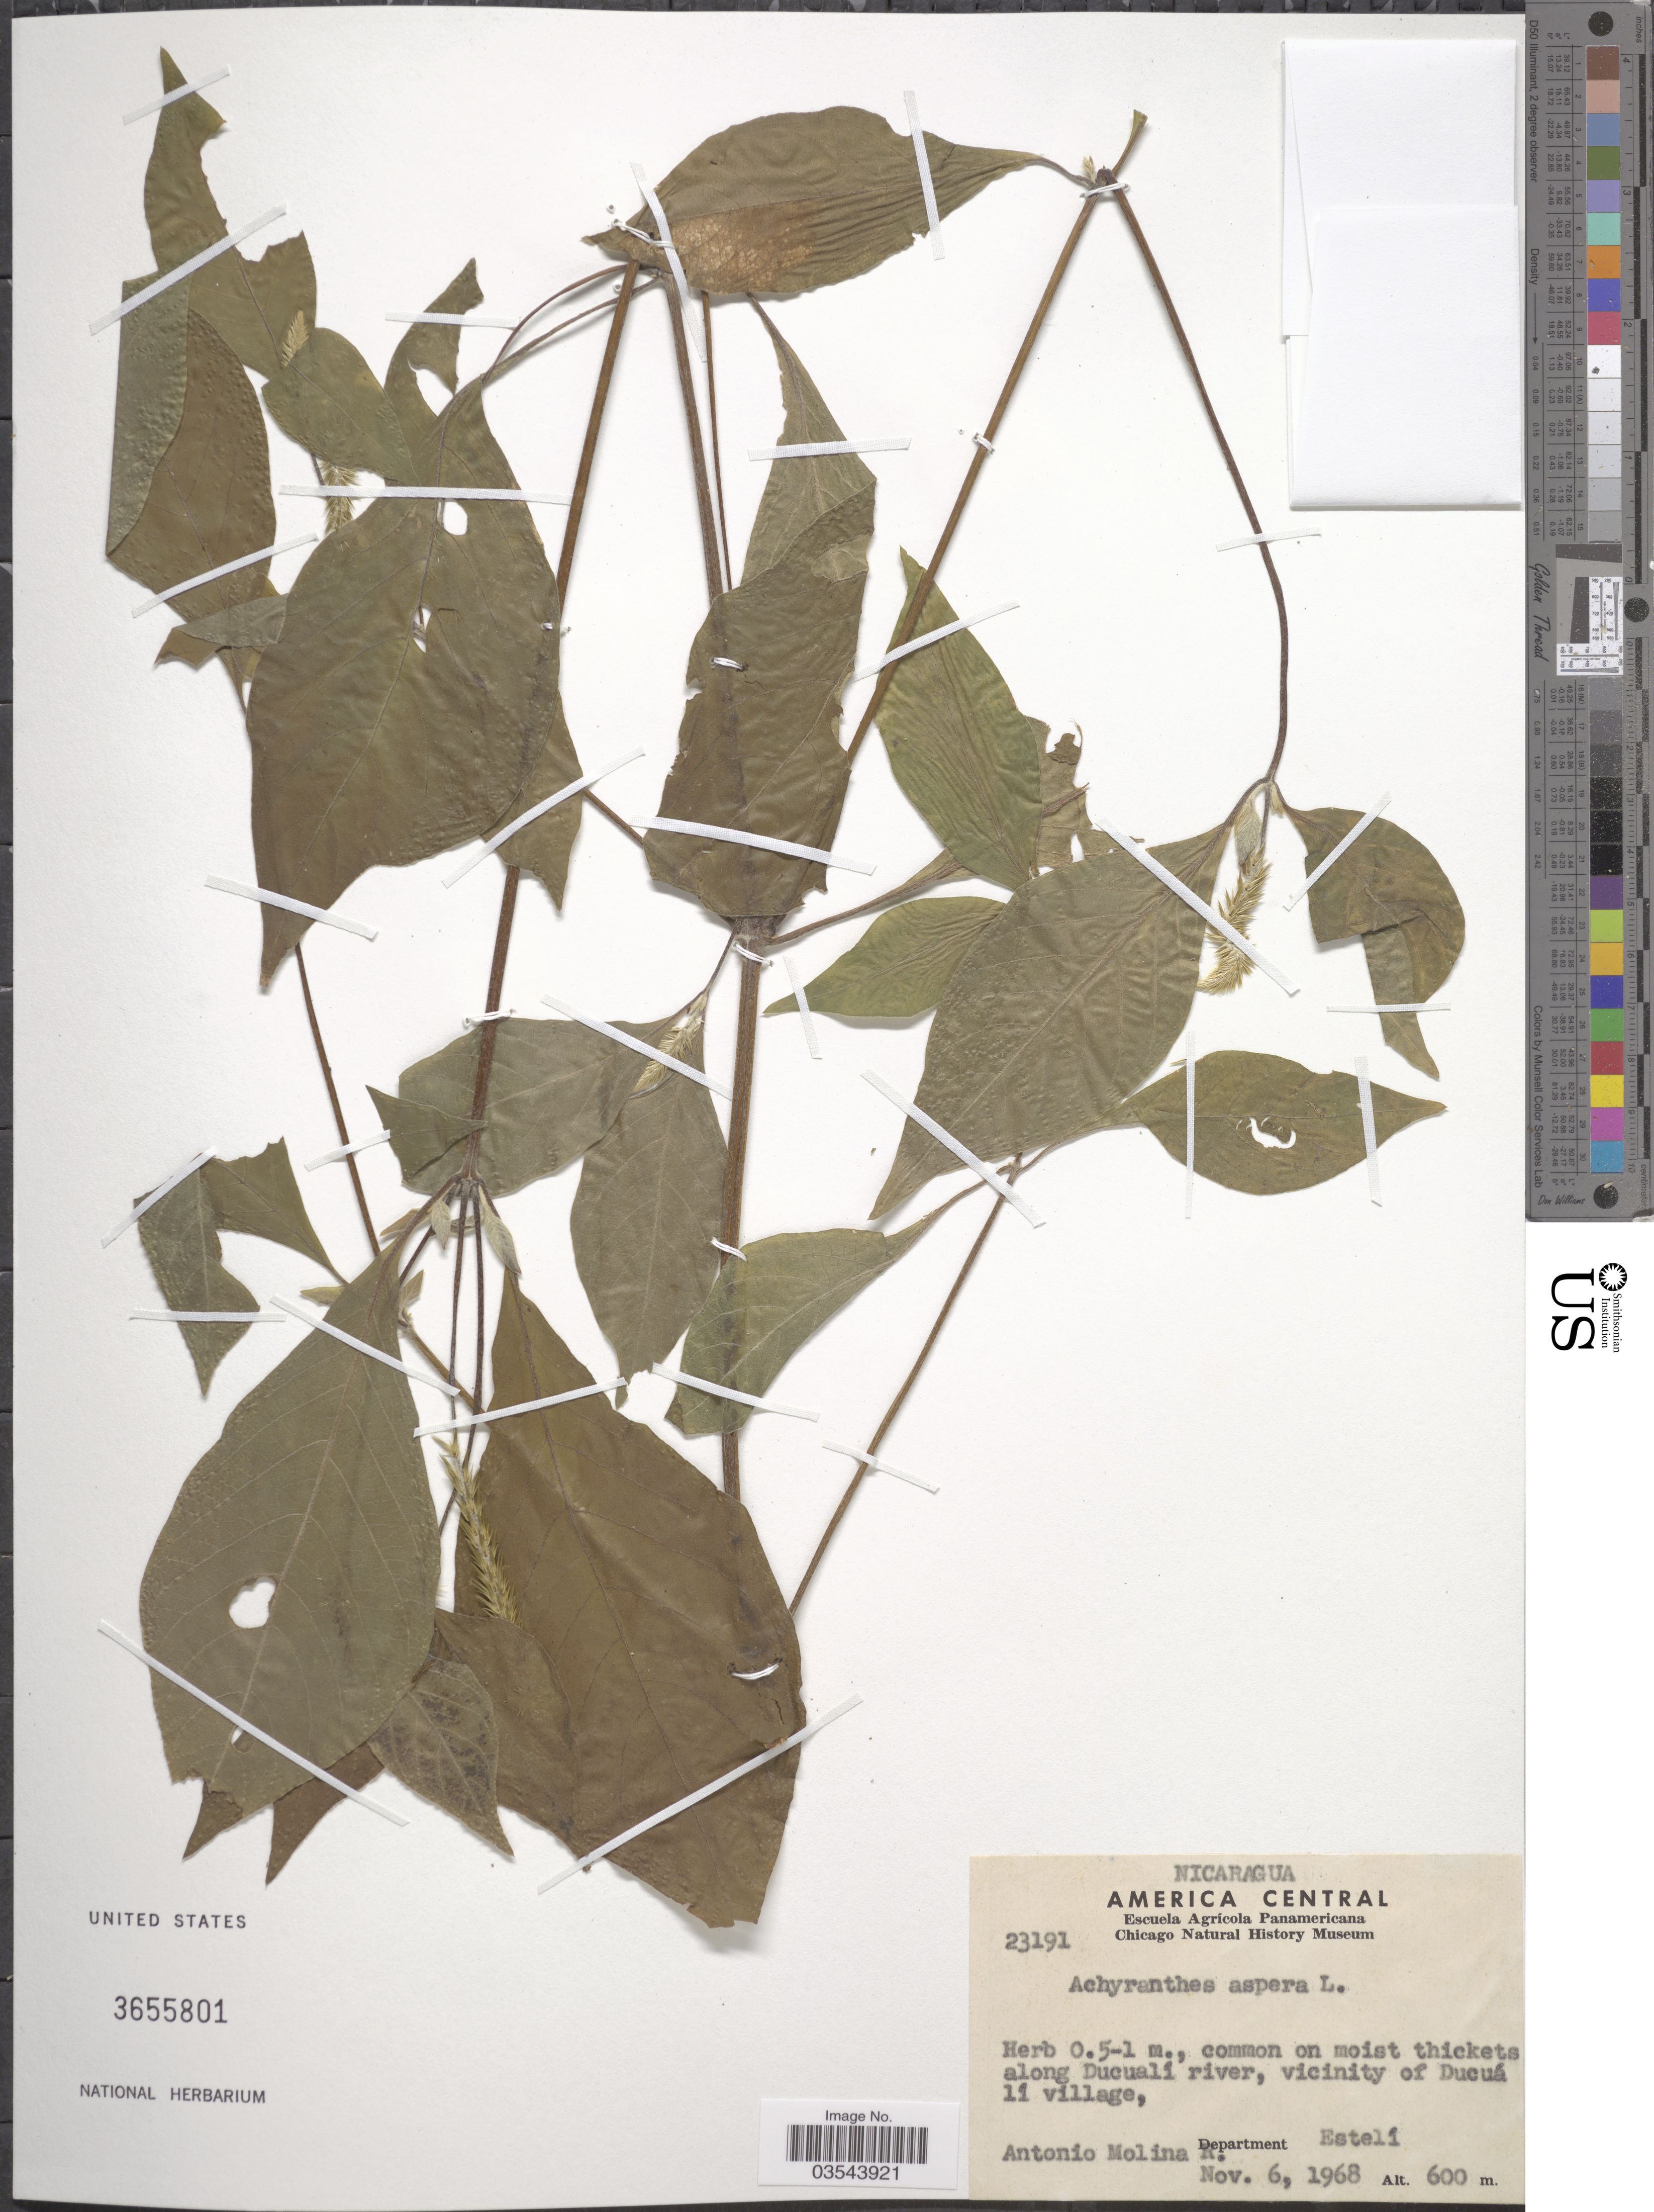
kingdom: Plantae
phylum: Tracheophyta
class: Magnoliopsida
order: Caryophyllales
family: Amaranthaceae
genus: Achyranthes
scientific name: Achyranthes aspera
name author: L.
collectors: A. Molina R.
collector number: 23191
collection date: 1968-11-06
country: Nicaragua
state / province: Esteli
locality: Common on moist thickets along Ducuali river, vicinity of Ducuálí village, Department Estelí.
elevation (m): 600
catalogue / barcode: US 3655801